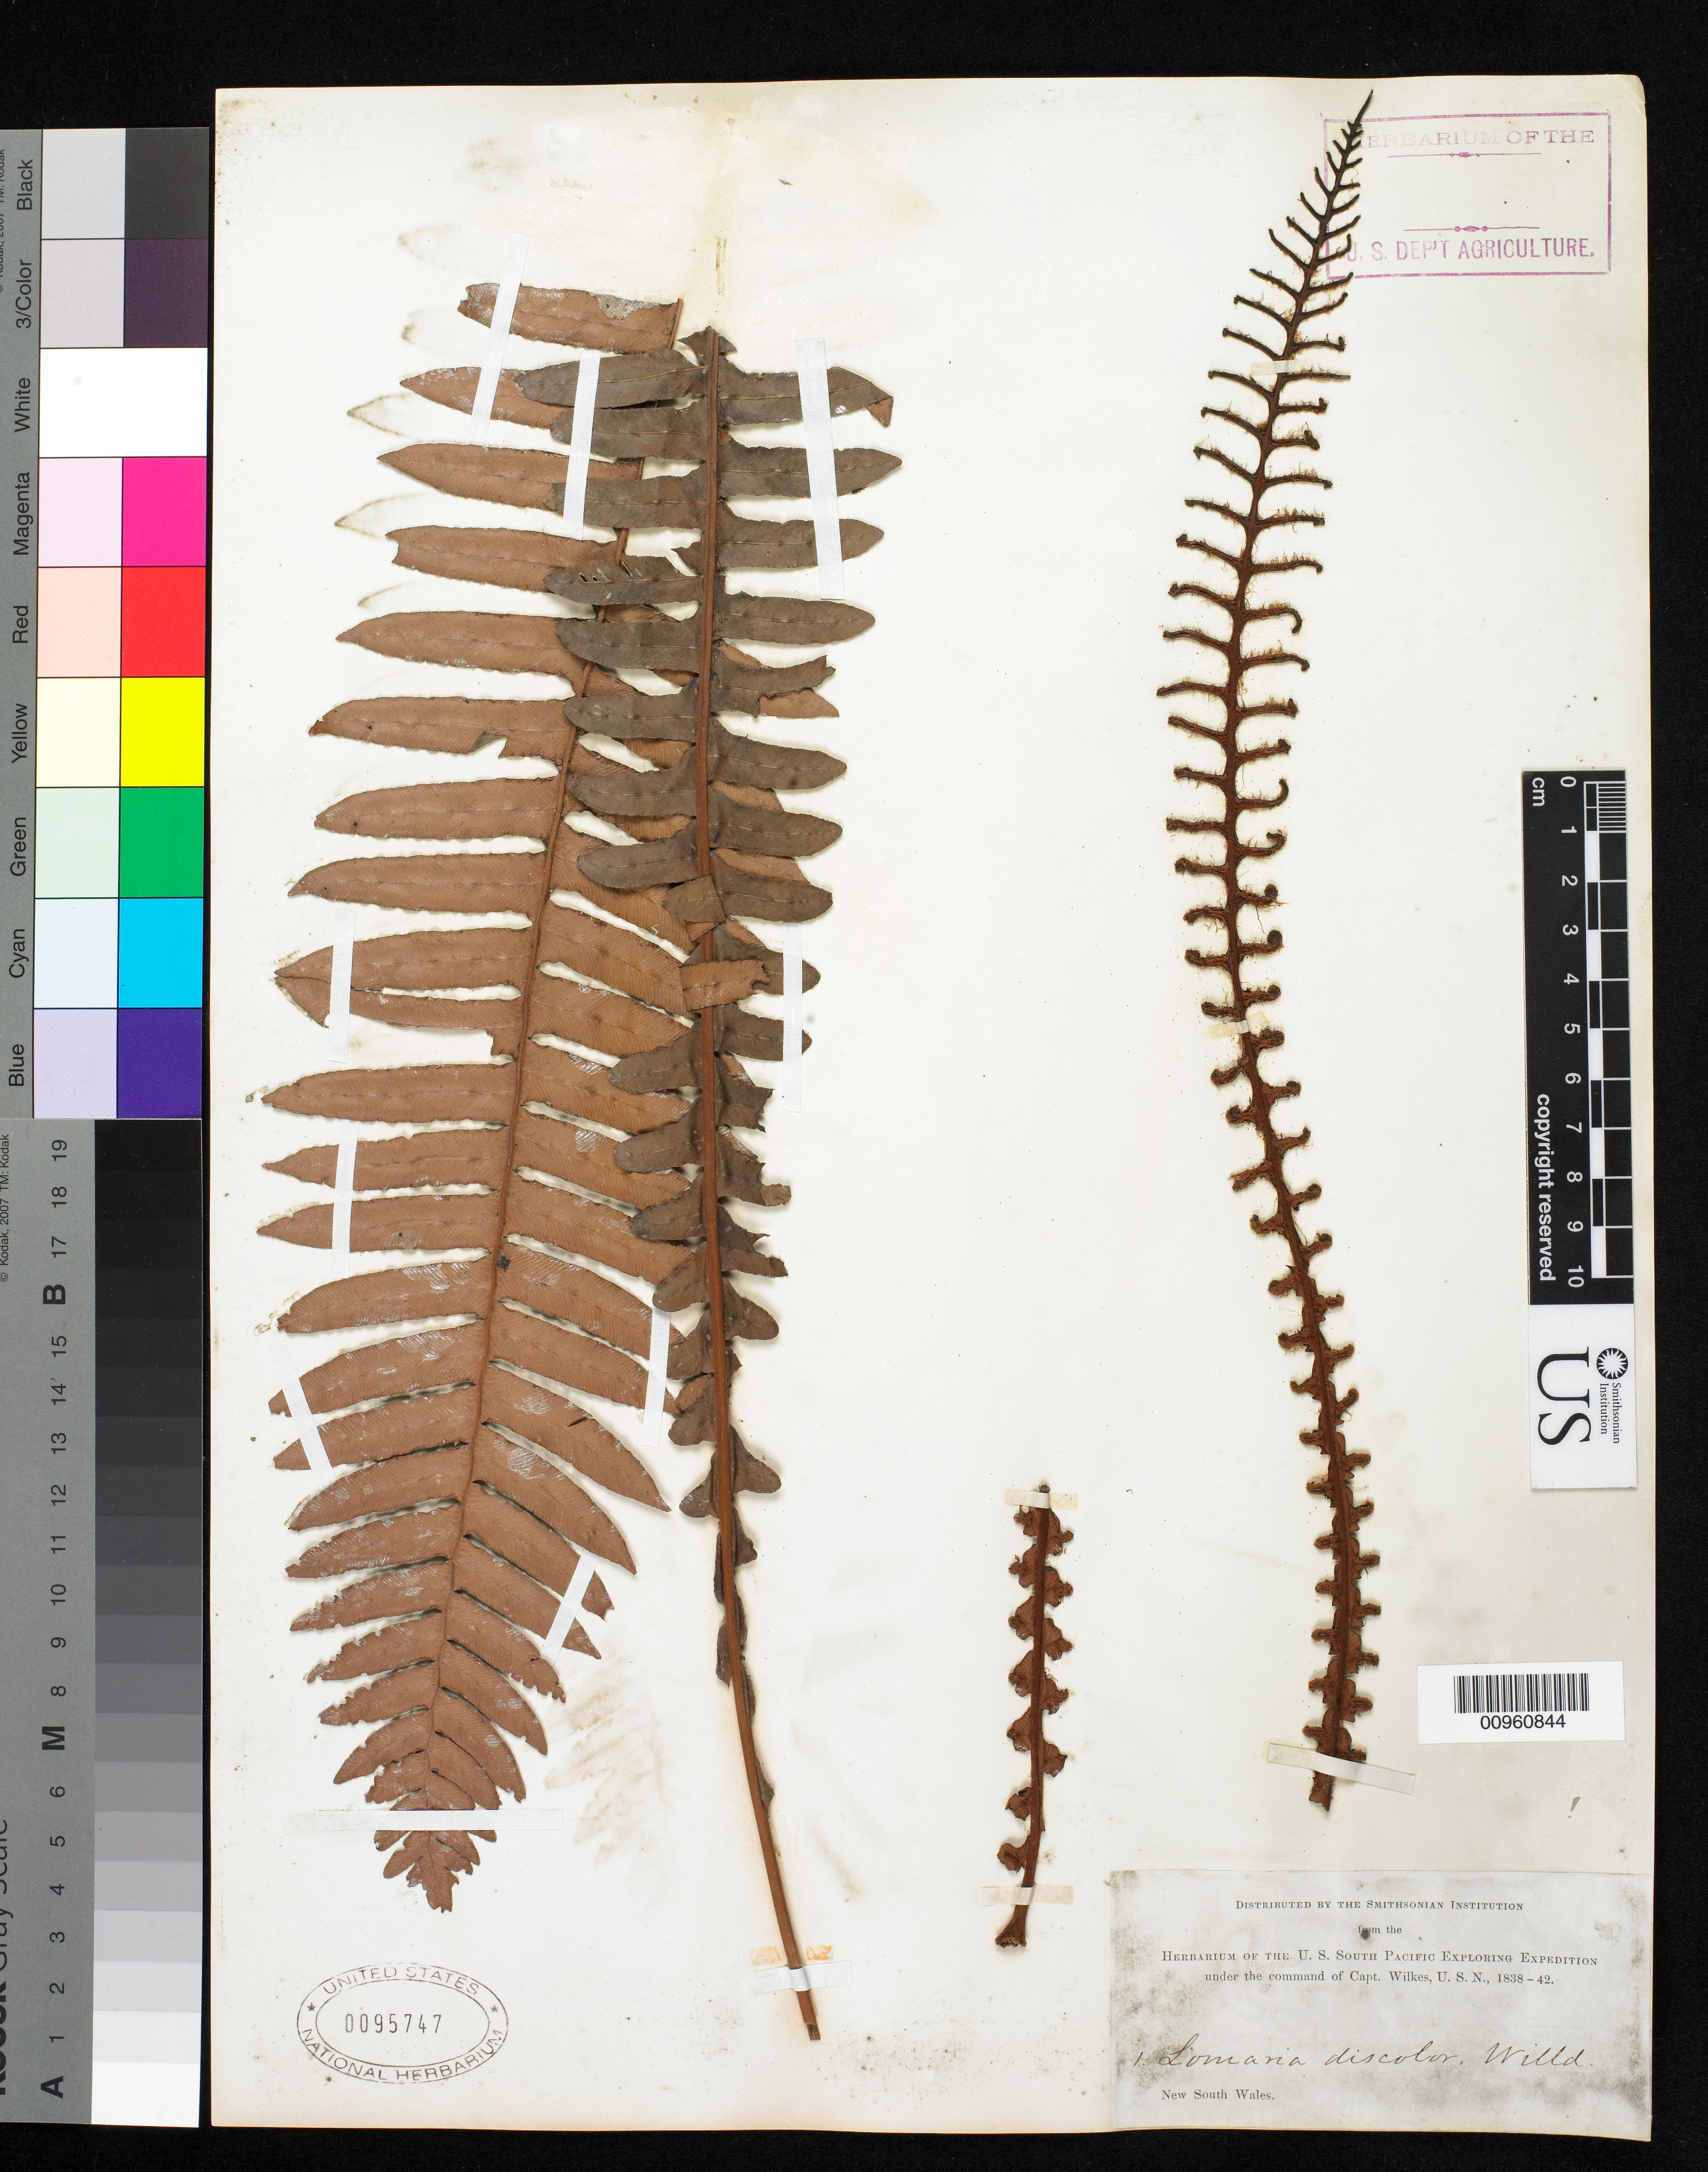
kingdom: Plantae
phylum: Tracheophyta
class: Polypodiopsida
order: Polypodiales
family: Blechnaceae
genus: Blechnum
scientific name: Blechnum discolor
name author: (G. Forst.) Keyserl.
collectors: Wilkes Explor. Exped.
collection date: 1838/1842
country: Australia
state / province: New South Wales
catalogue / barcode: US 95747